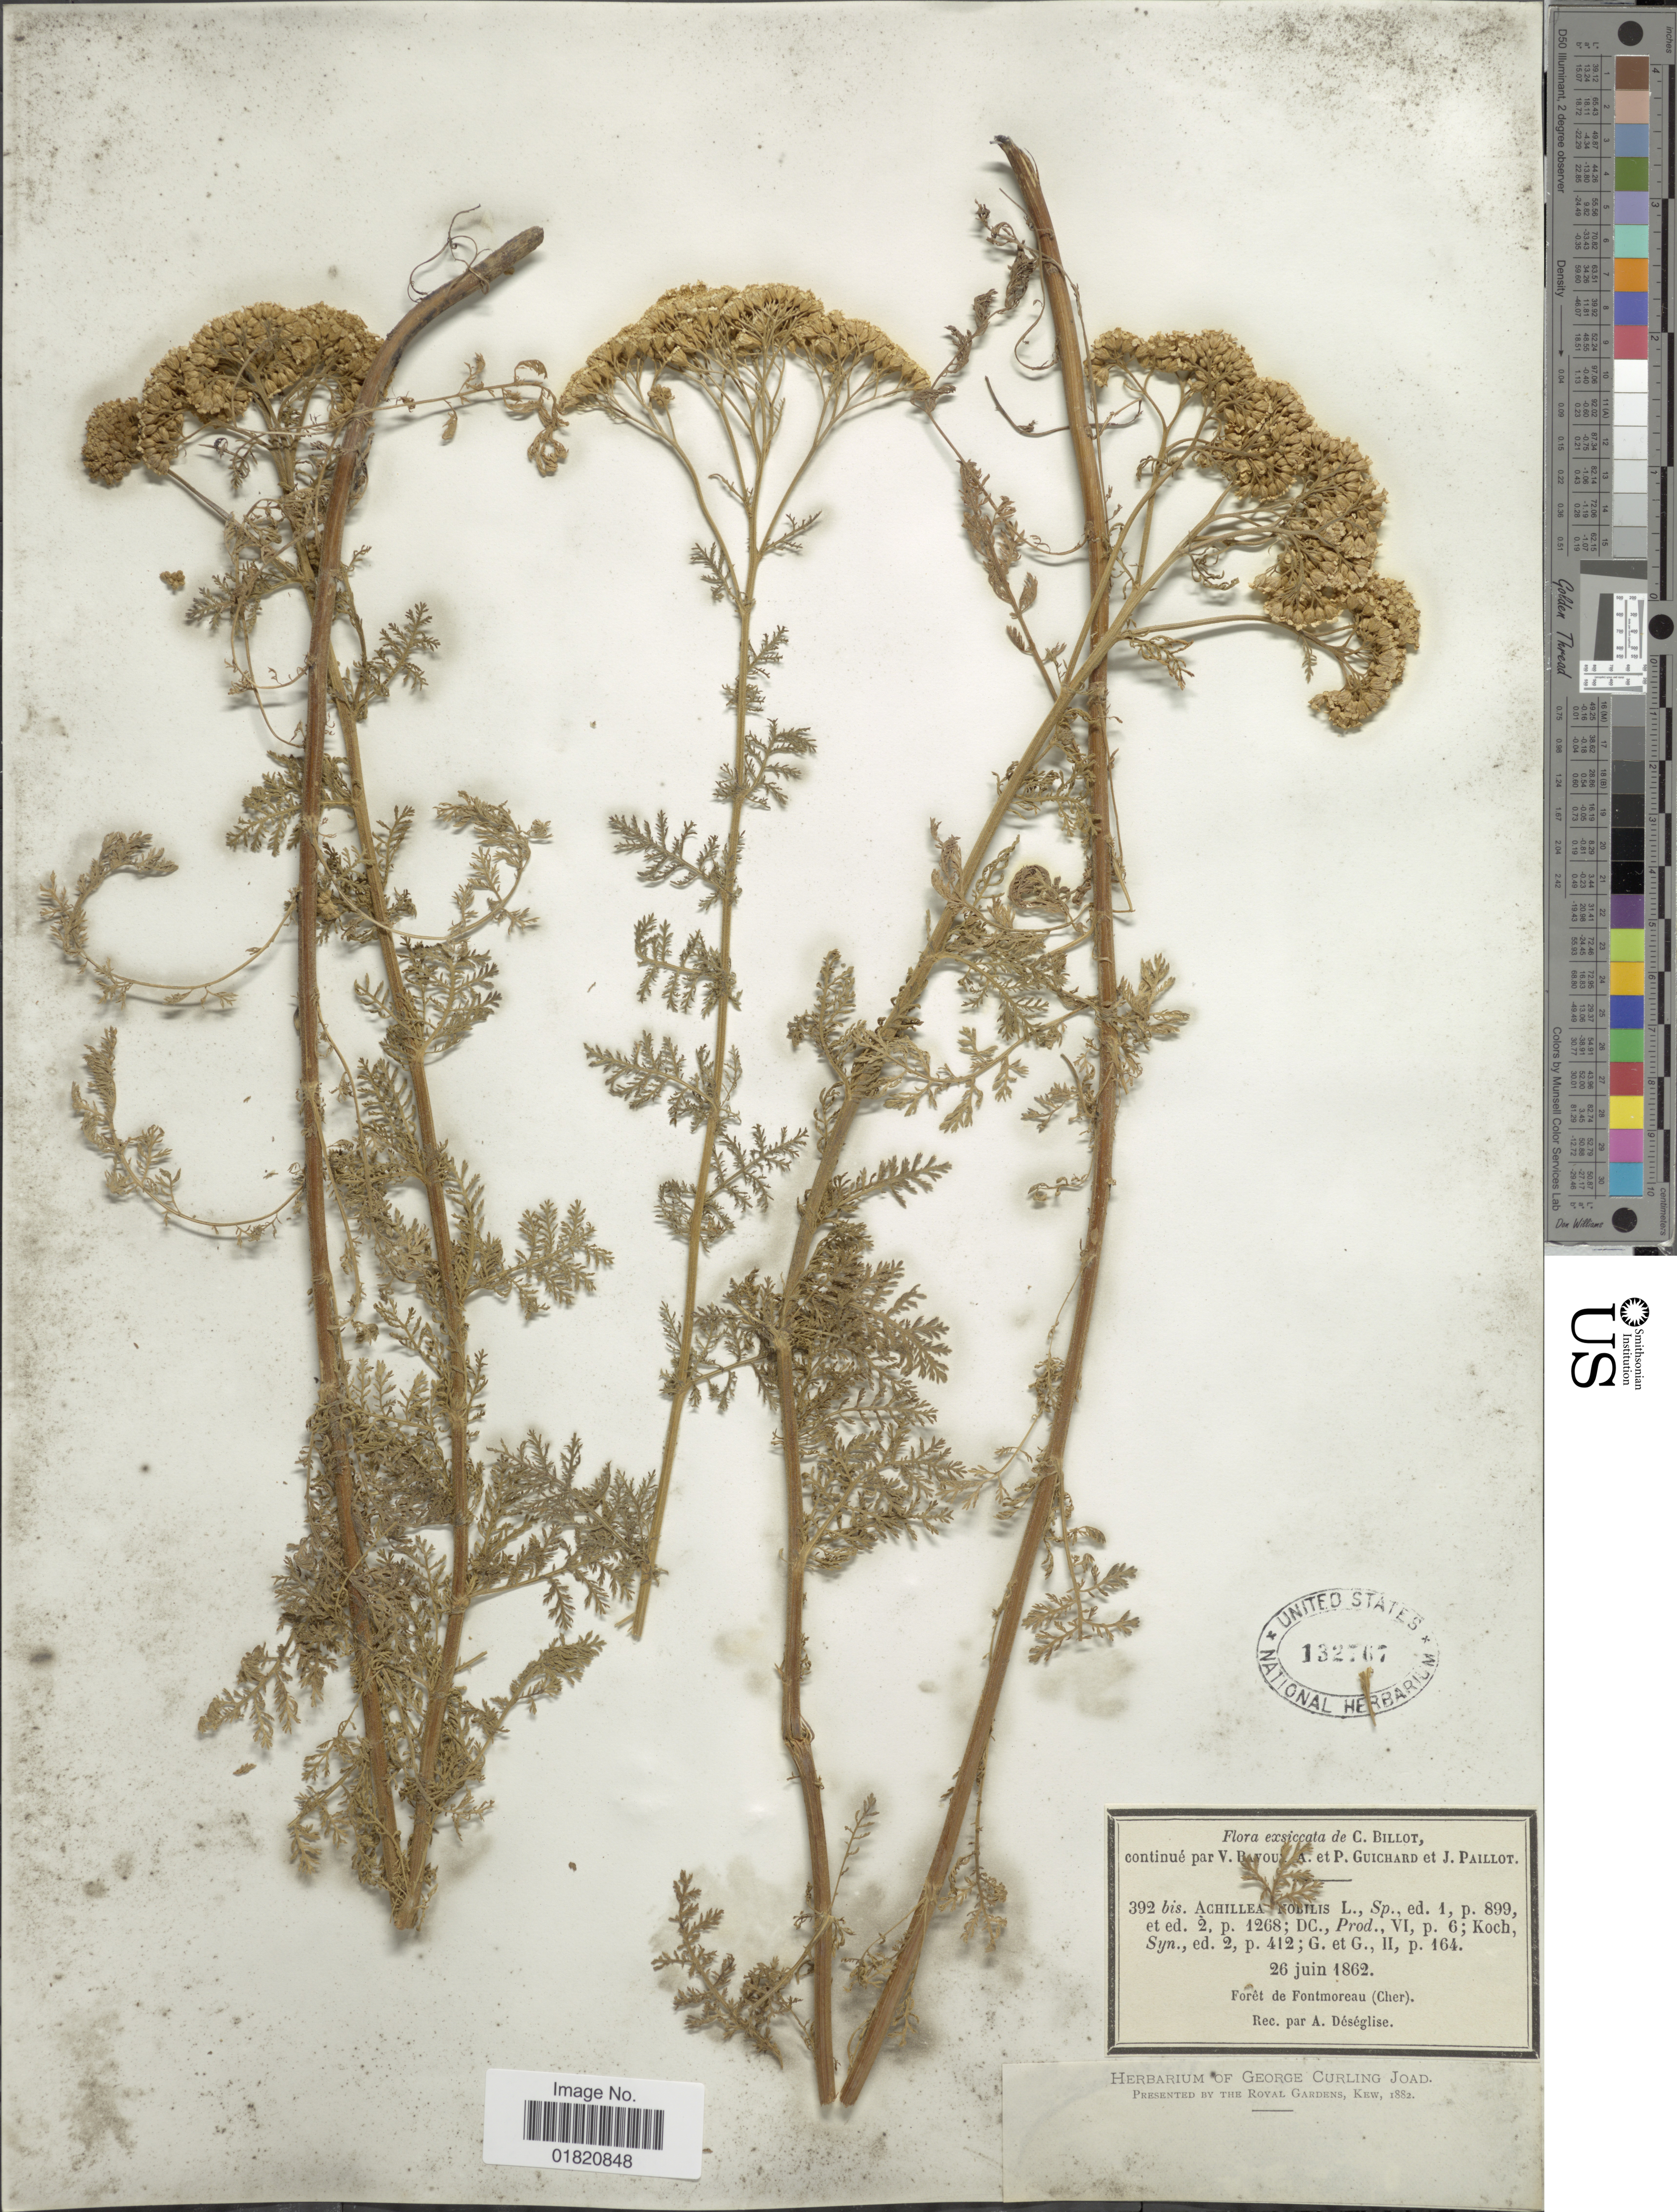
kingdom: Plantae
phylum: Tracheophyta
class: Magnoliopsida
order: Asterales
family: Asteraceae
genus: Achillea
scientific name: Achillea nobilis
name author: L.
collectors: P.C. Billot, Bavoux, V., P. Guichard & J. Paillot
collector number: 392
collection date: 1862-06-26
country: France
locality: Foret de Montmoreau (Cher)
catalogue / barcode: US 132767